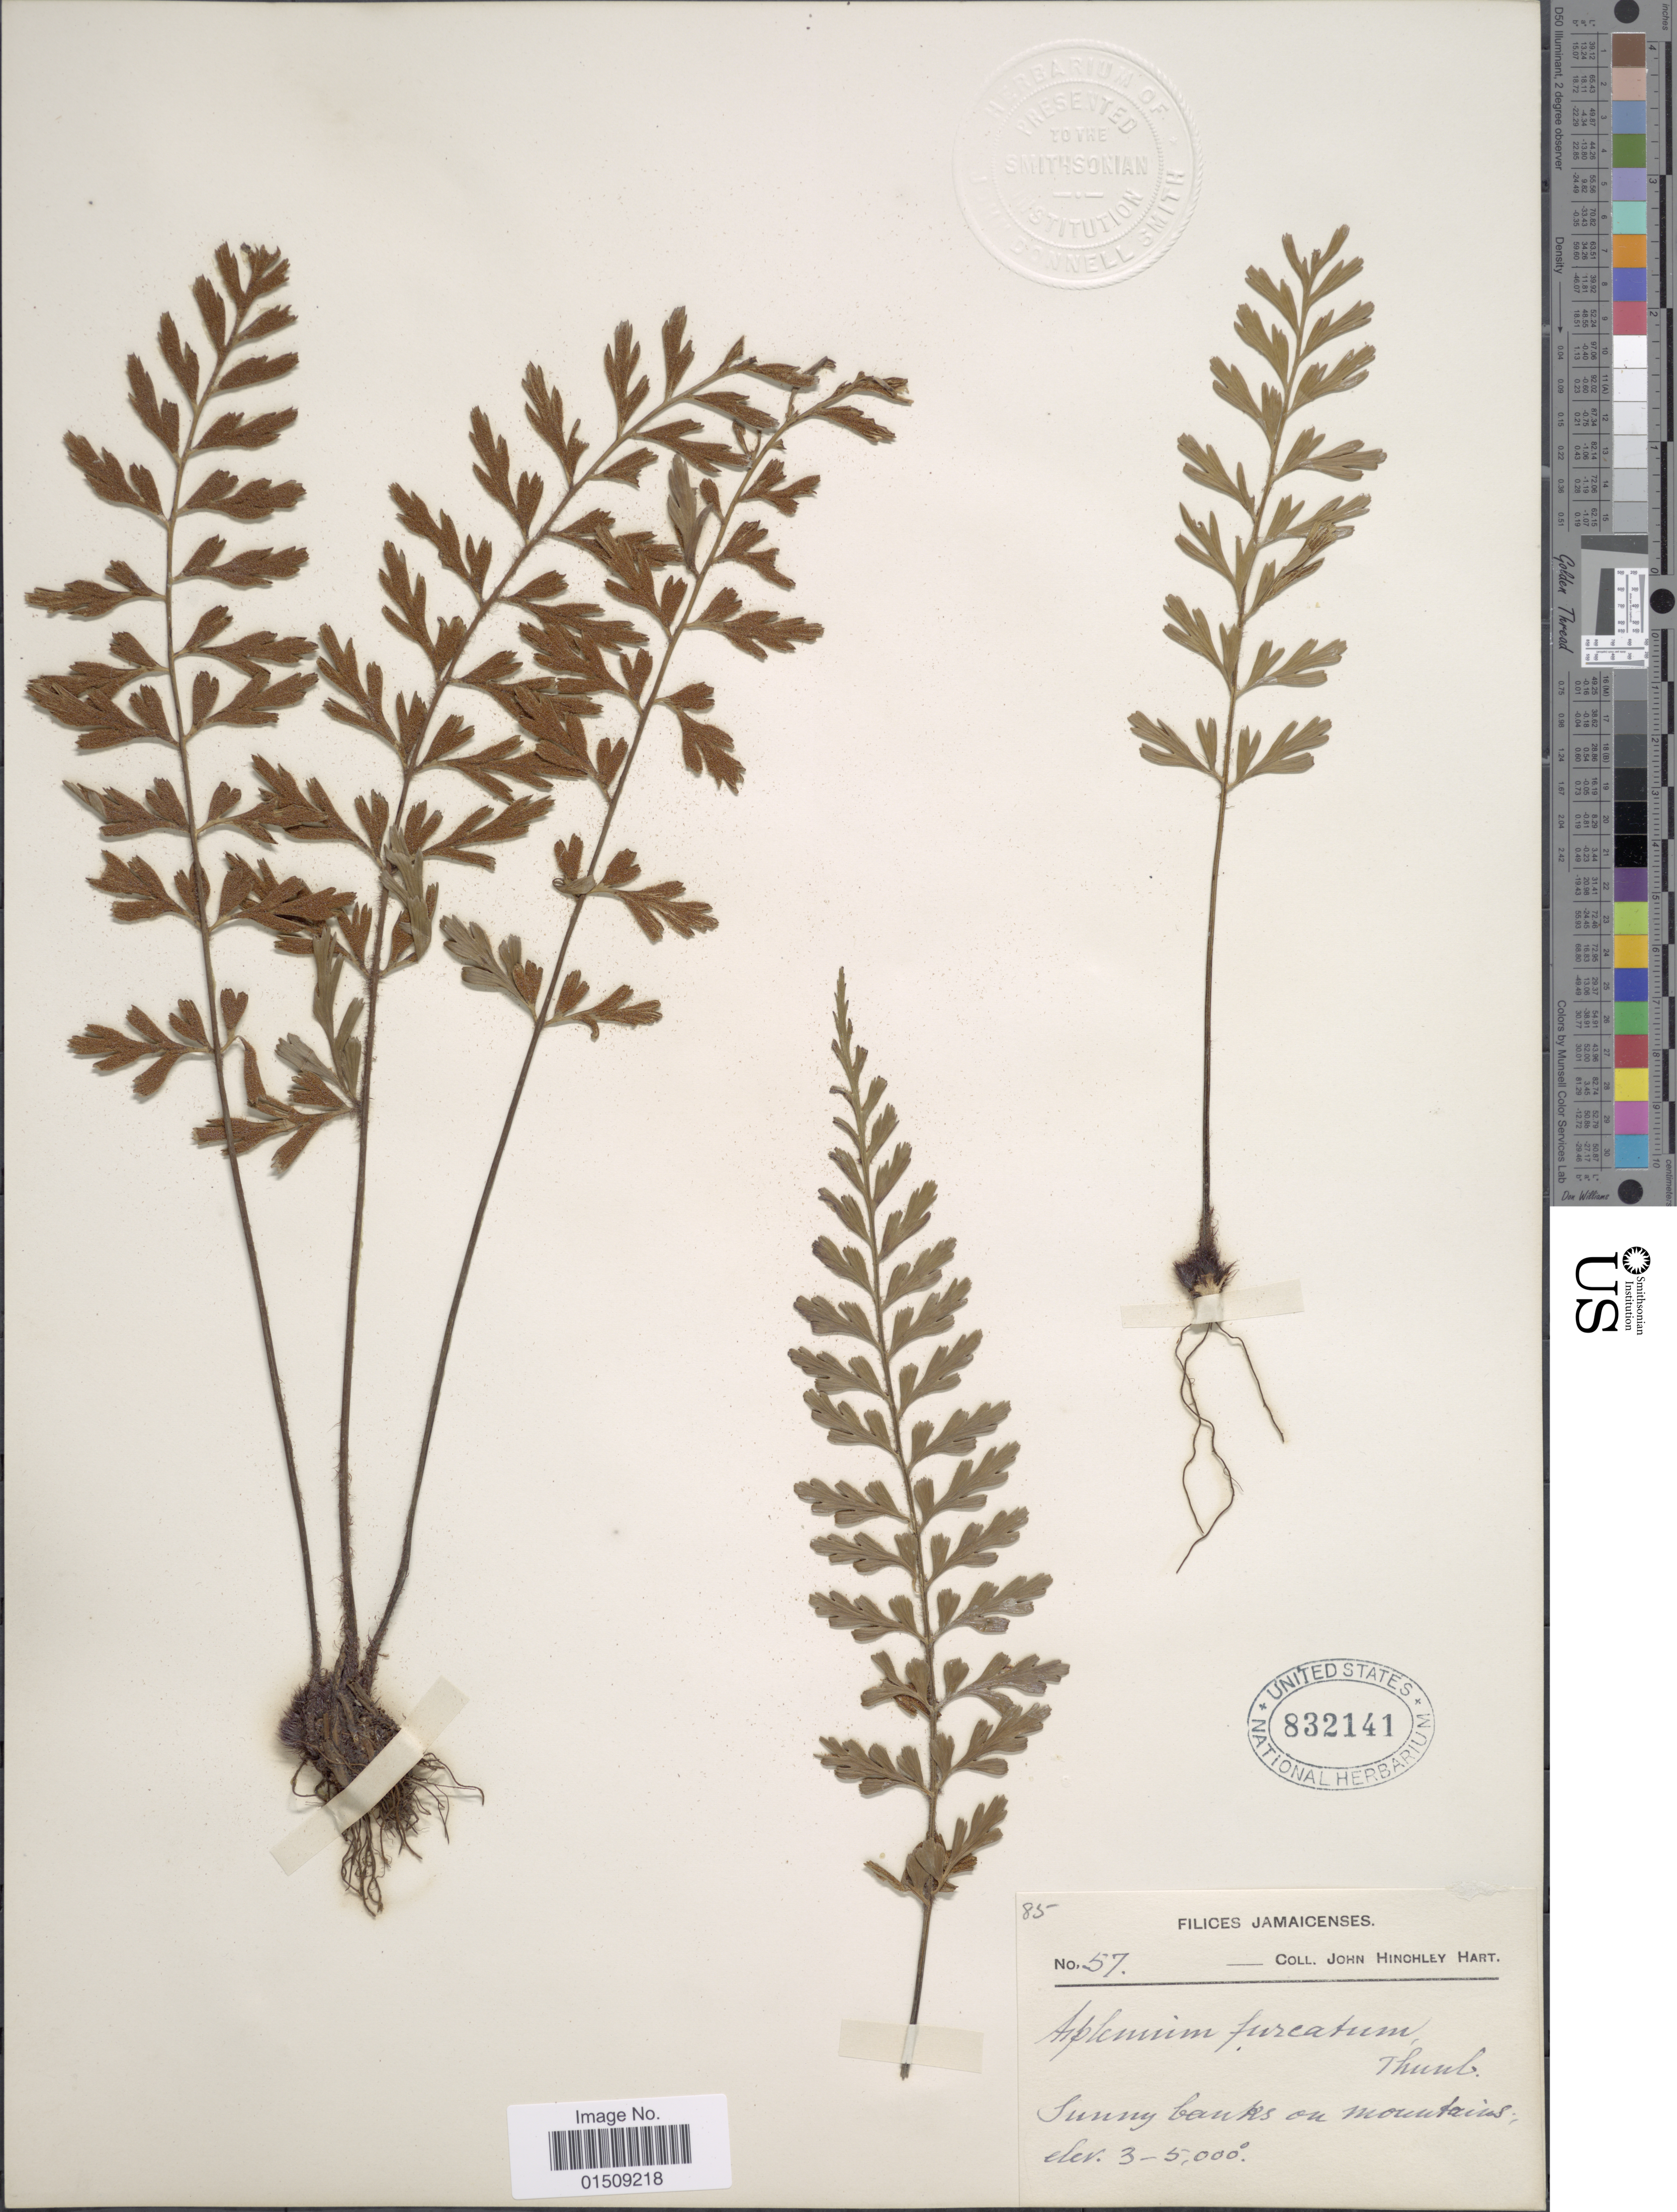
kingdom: Plantae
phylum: Tracheophyta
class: Polypodiopsida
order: Polypodiales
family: Aspleniaceae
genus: Asplenium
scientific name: Asplenium praemorsum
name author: Sw.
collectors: J. H. Hart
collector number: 57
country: Jamaica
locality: Jamaicenses, Sunny banks on mountains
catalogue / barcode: US 832141